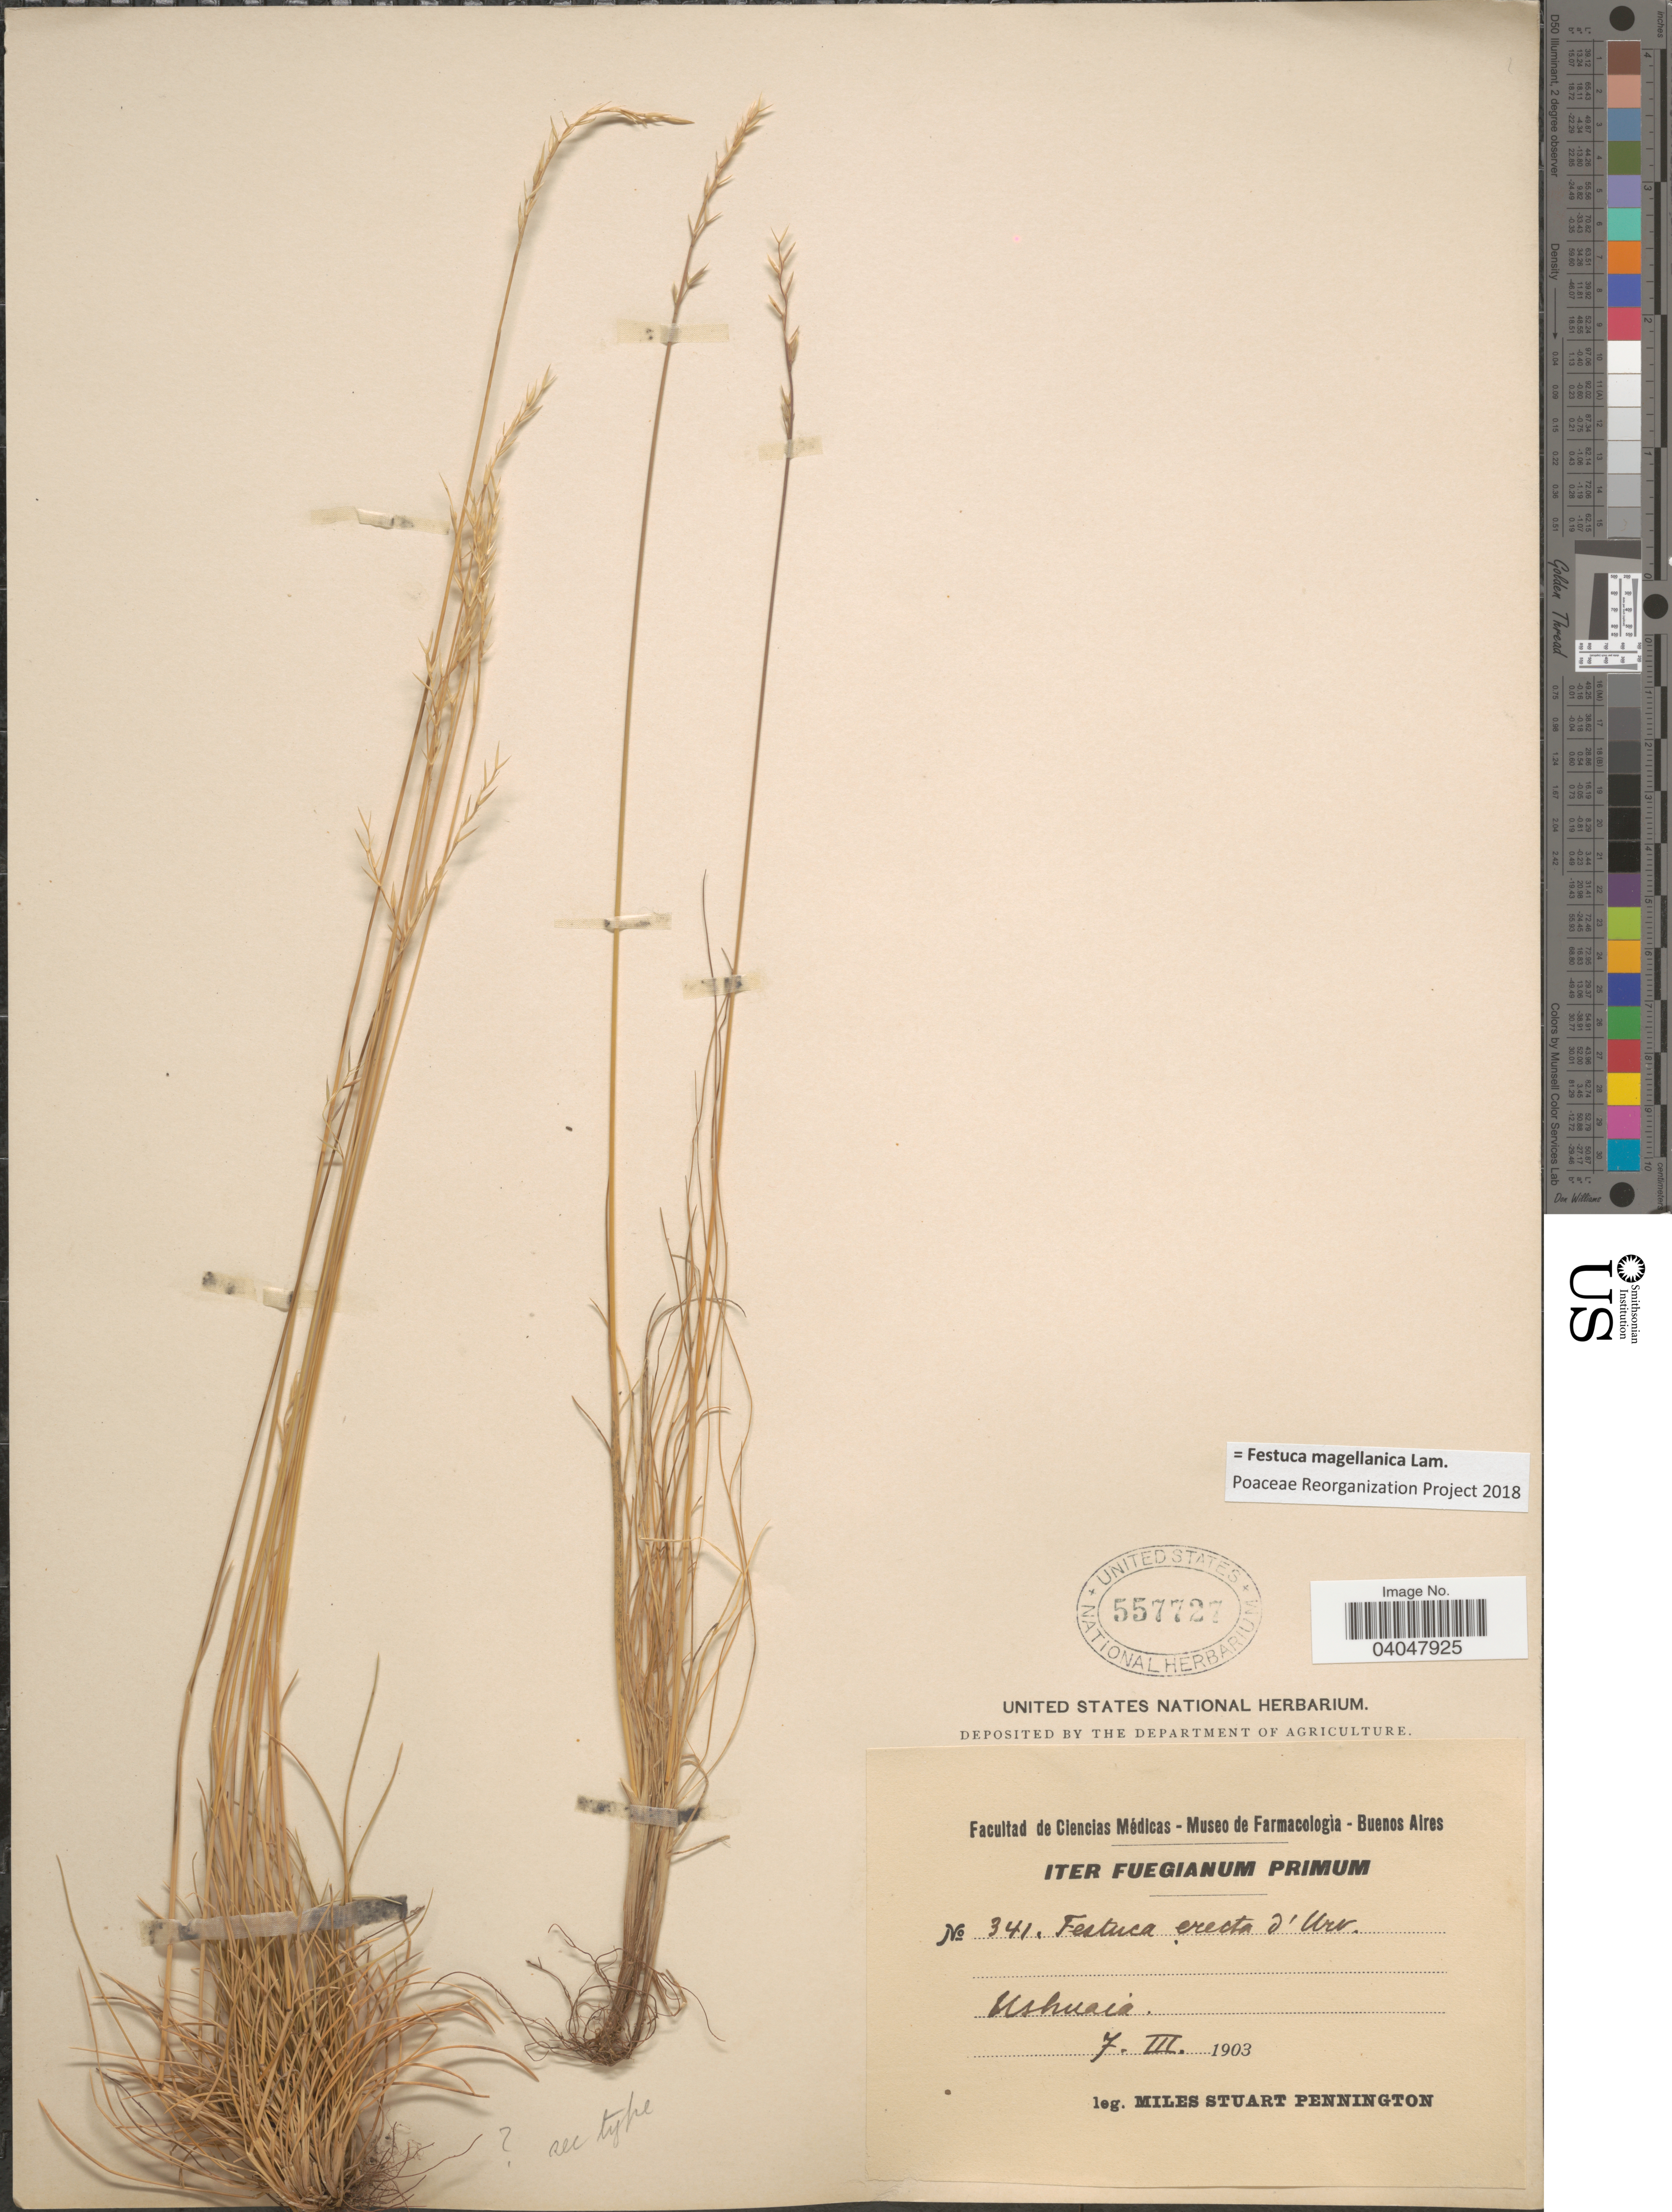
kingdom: Plantae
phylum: Tracheophyta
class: Liliopsida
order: Poales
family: Poaceae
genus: Festuca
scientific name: Festuca magellanica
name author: Lam.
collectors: M. Pennington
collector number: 341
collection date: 1903-03-07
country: Argentina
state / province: Tierra del Fuego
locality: Iter Fuegianum Primum. Ushuaia.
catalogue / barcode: US 557727